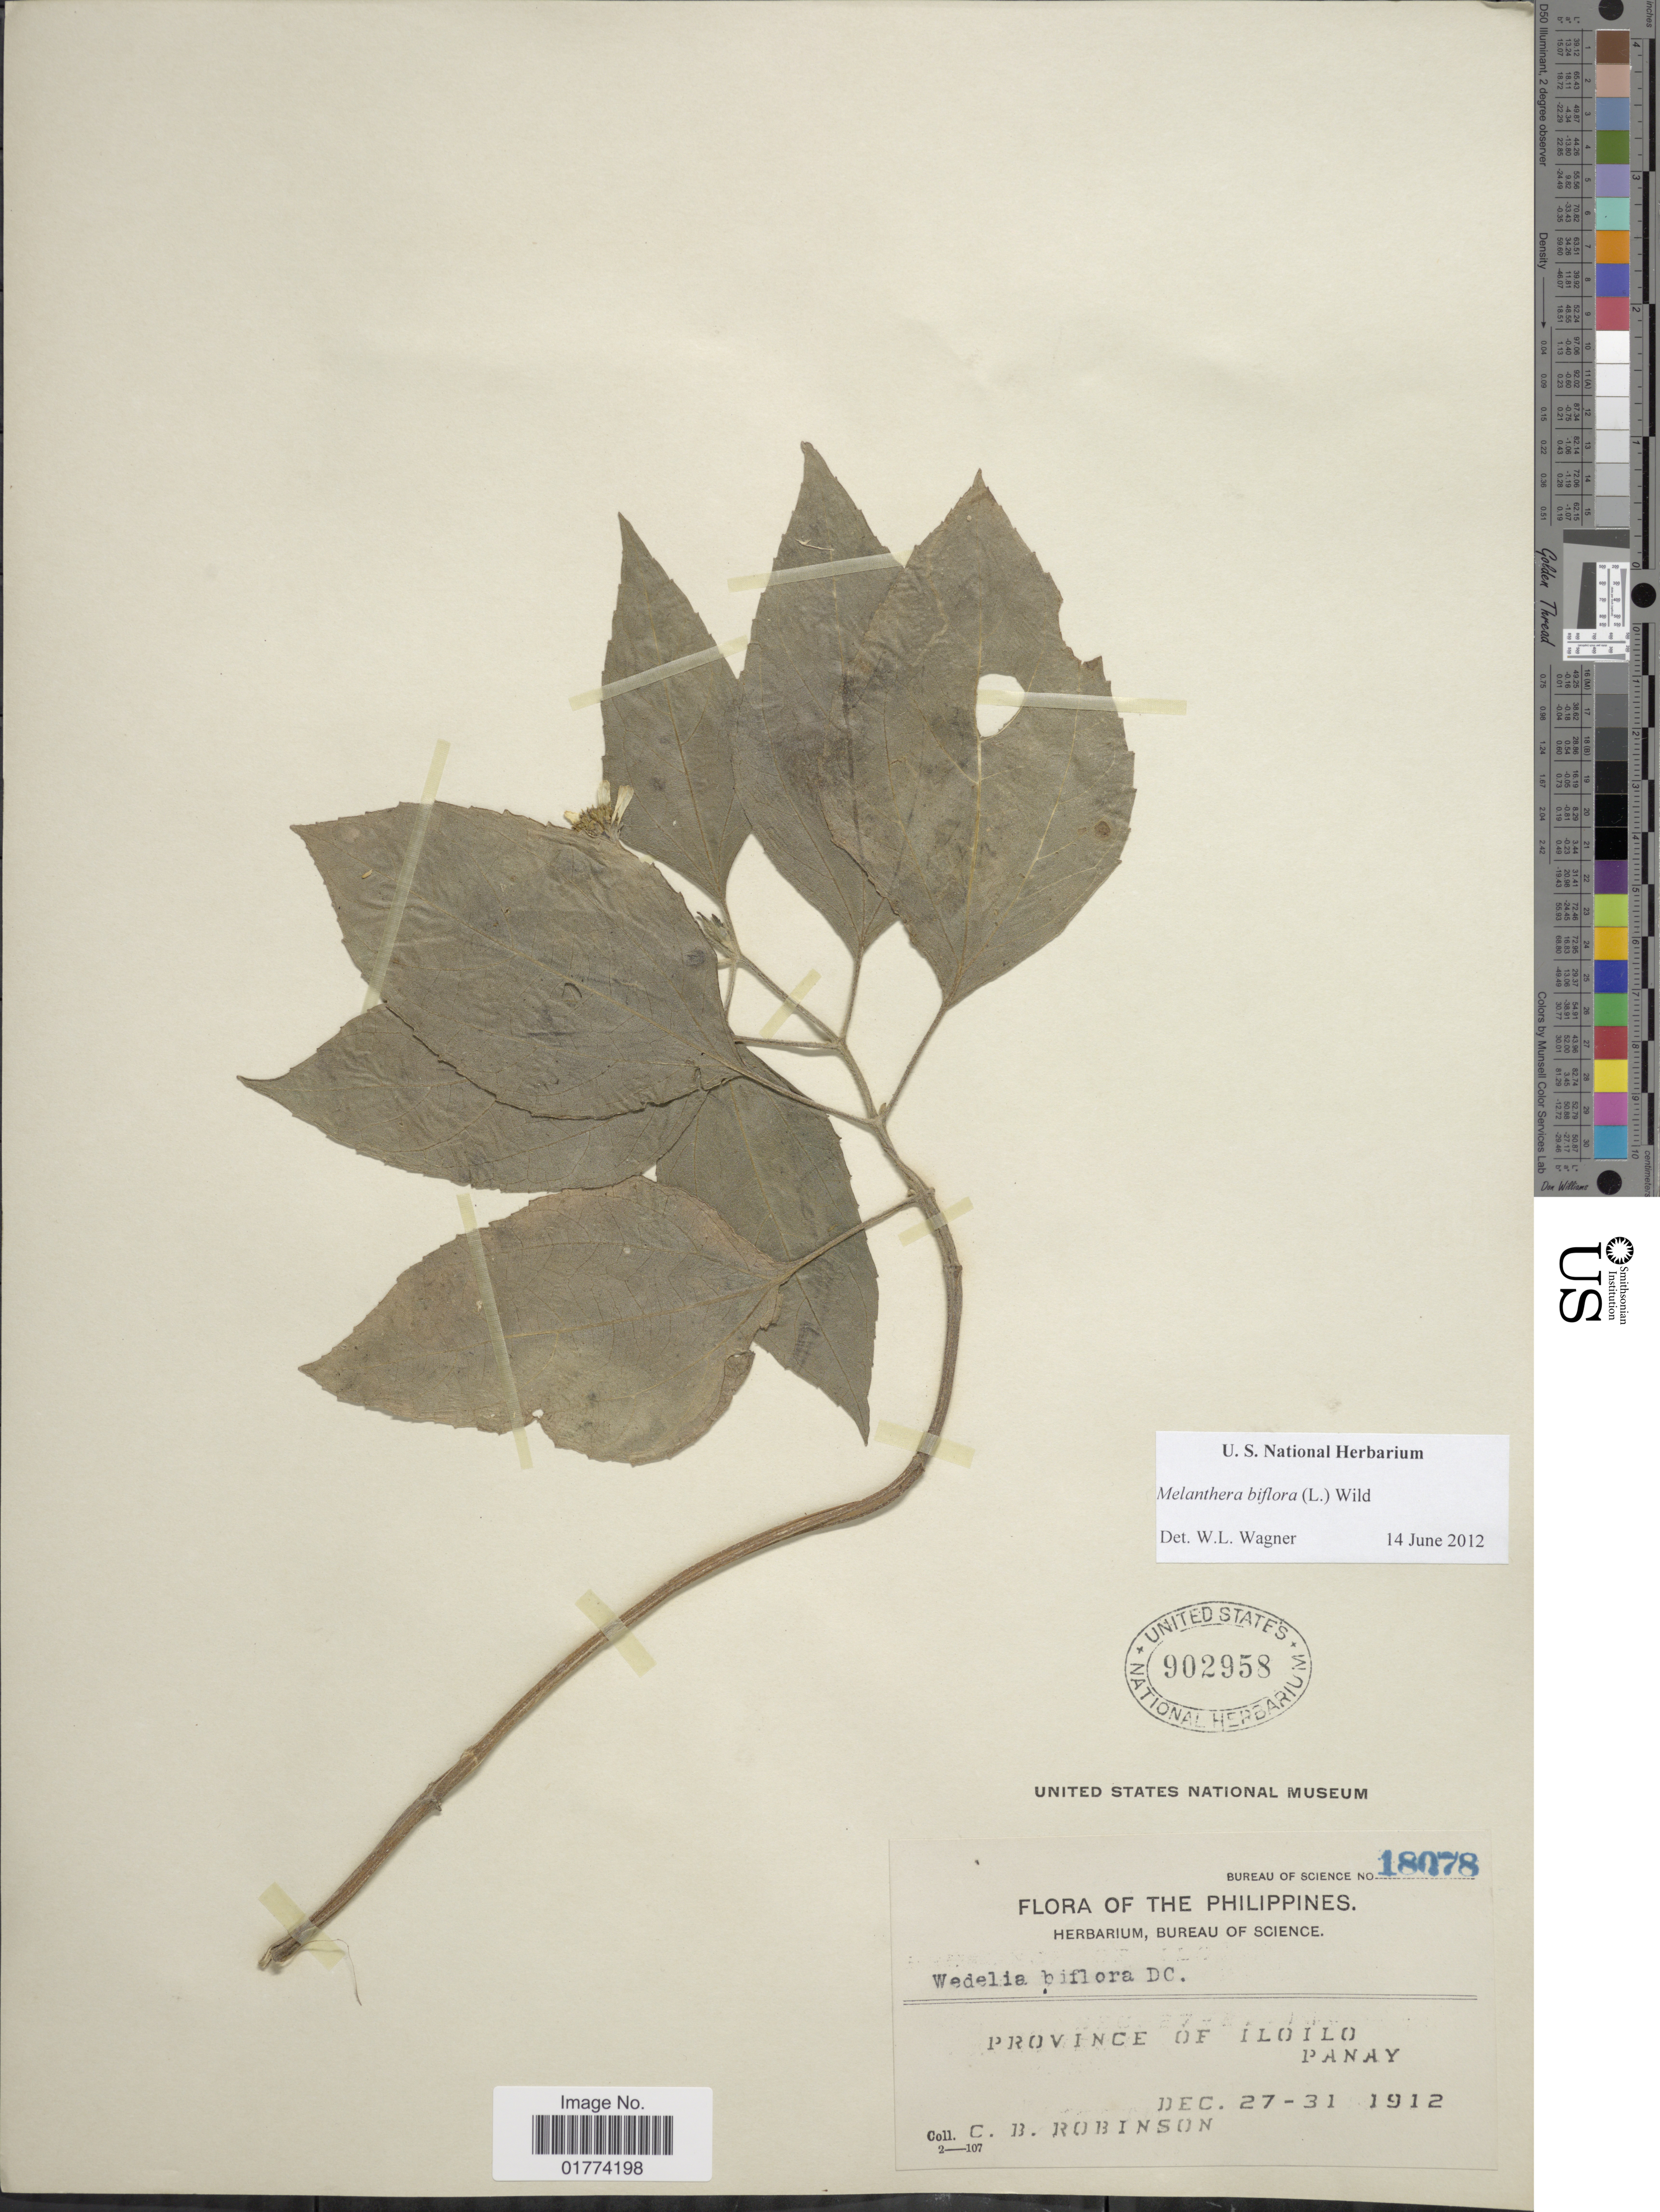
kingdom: Plantae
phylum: Tracheophyta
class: Magnoliopsida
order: Asterales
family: Asteraceae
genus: Wollastonia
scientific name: Wollastonia biflora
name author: (L.) DC.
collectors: C. Robinson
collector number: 18078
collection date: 1912-12-27/1912-12-31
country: Philippines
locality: Province of Iloilo, Panay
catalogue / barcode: US 902958